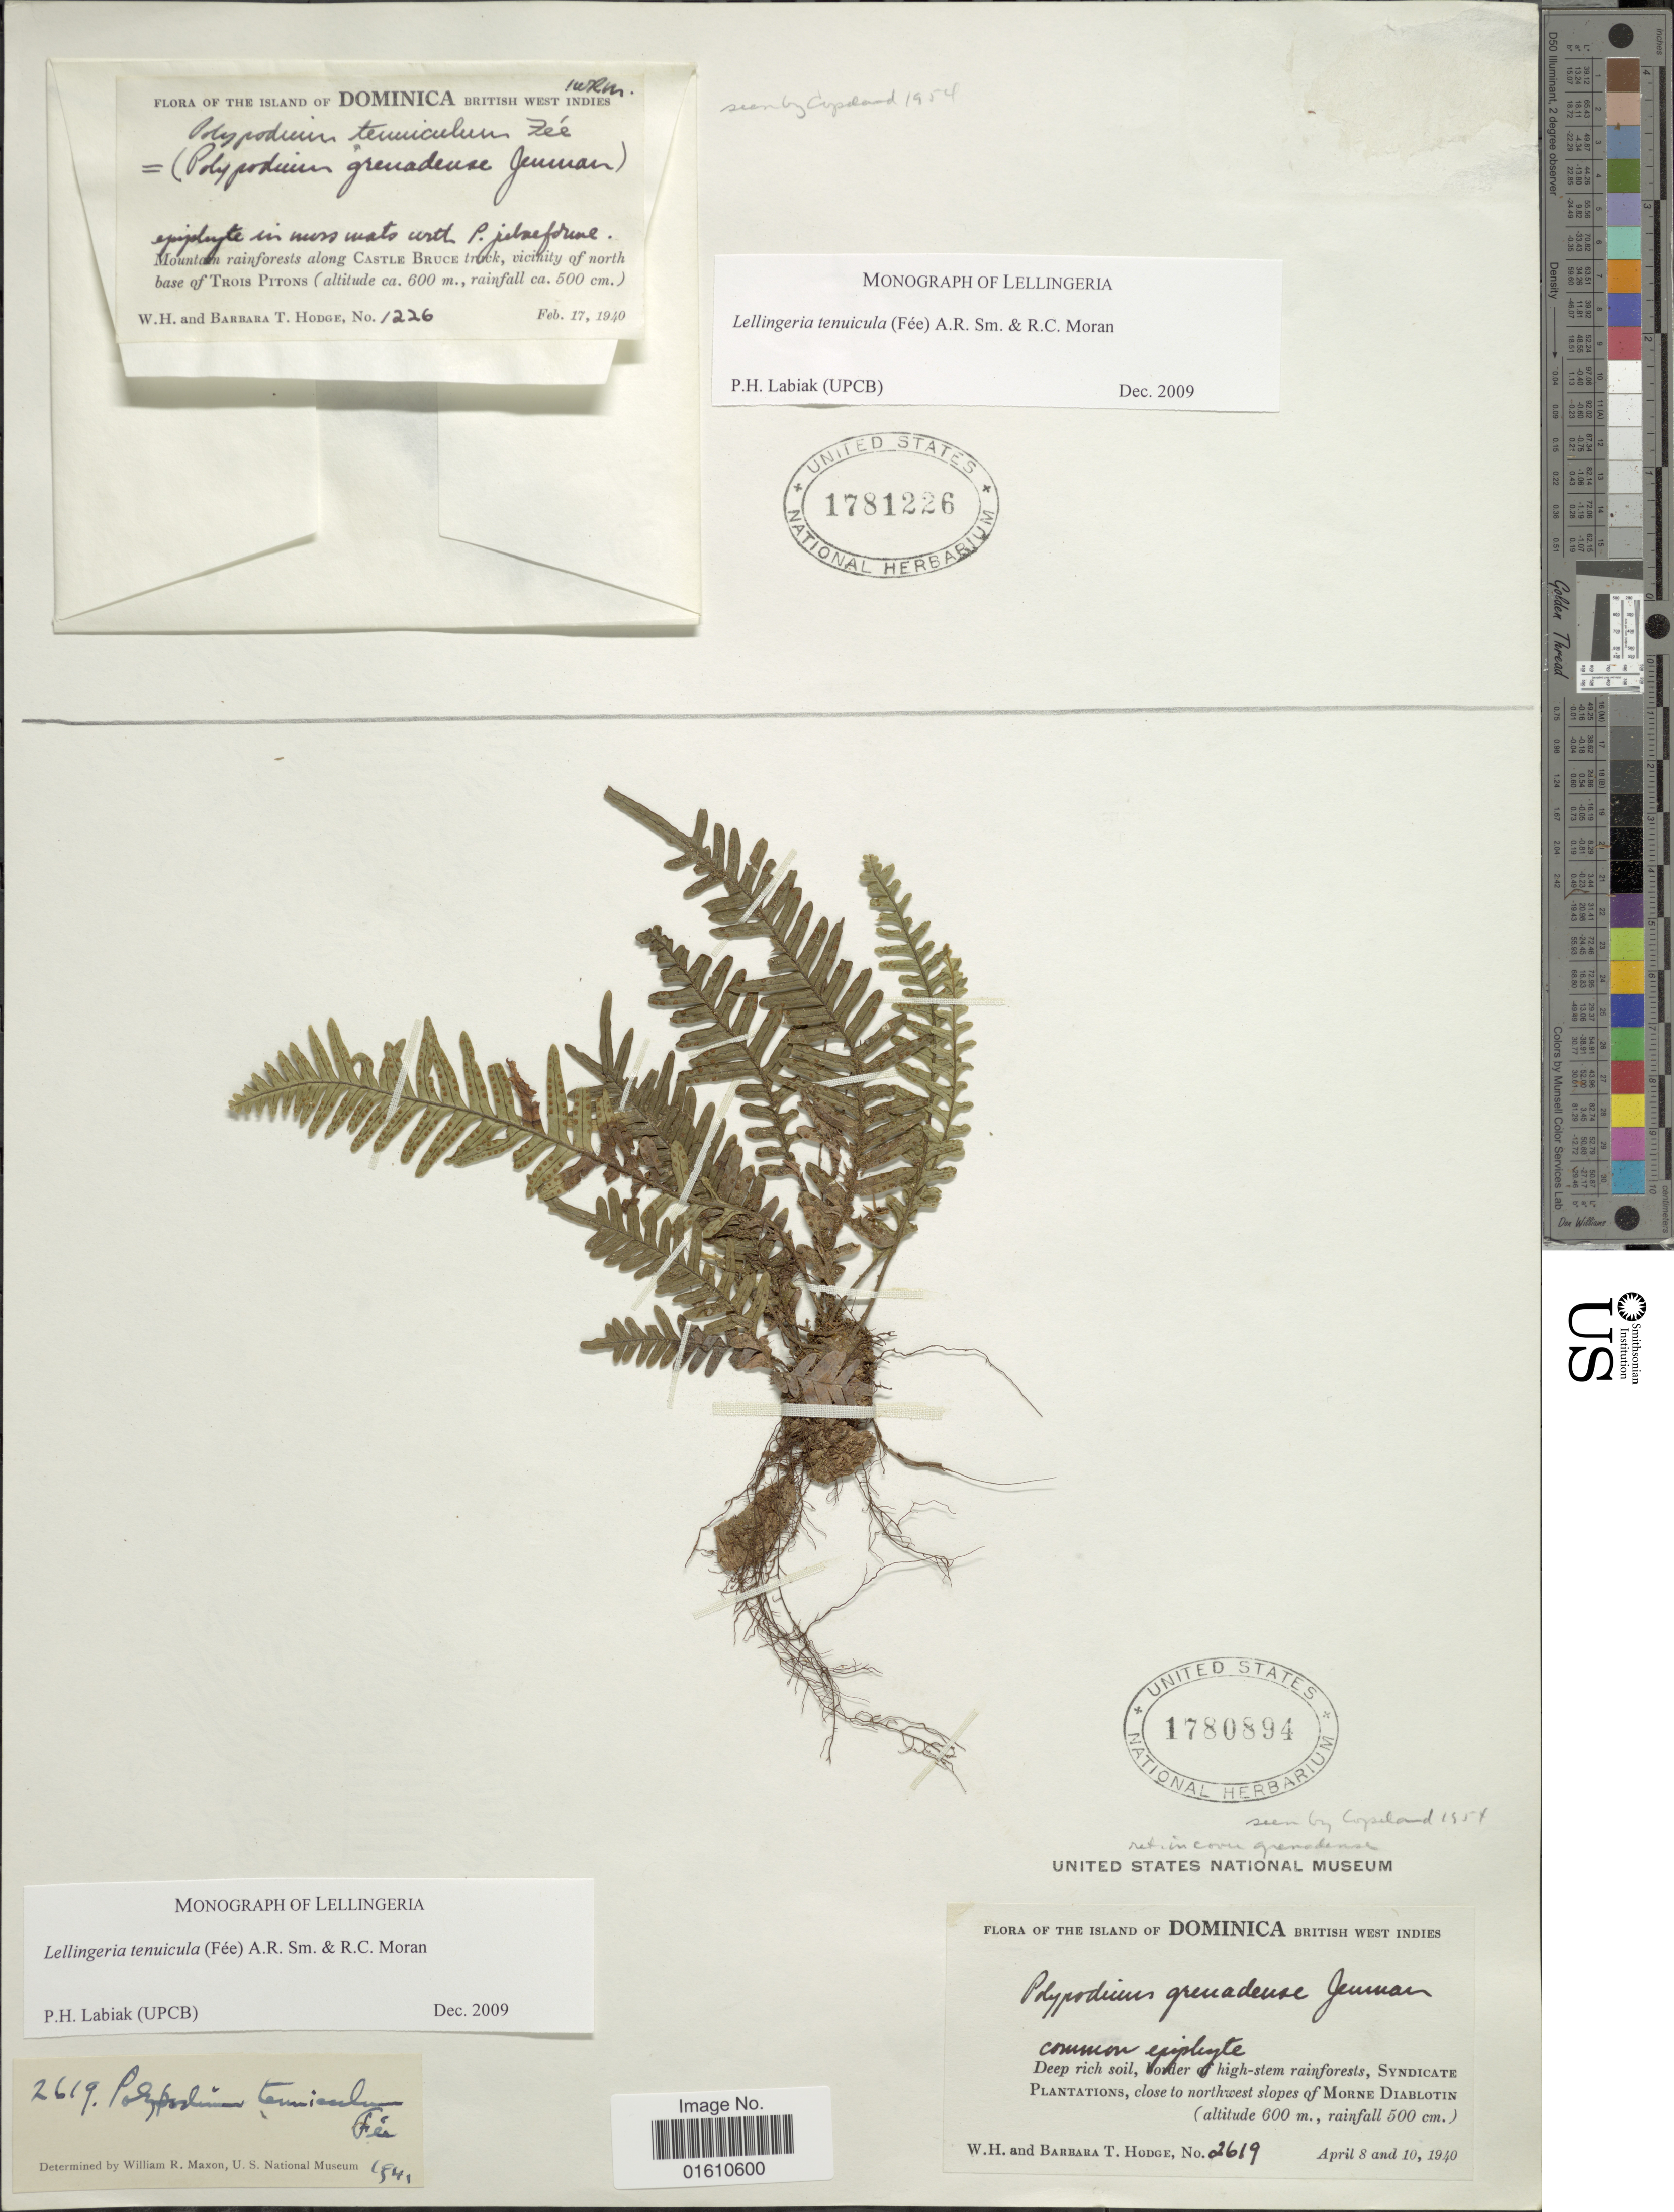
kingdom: Plantae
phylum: Tracheophyta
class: Polypodiopsida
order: Polypodiales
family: Polypodiaceae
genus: Lellingeria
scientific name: Lellingeria tenuicula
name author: (Fée) A.R. Sm. & R.C. Moran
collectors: W. Hodge & B. Hodge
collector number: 2619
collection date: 1940-04-08/1940-04-10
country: Dominica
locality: The Island of Dominica British West Indies, Syndicate Plantations, close to northwest slopes of Morne Diablotin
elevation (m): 600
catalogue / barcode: US 1780894-2